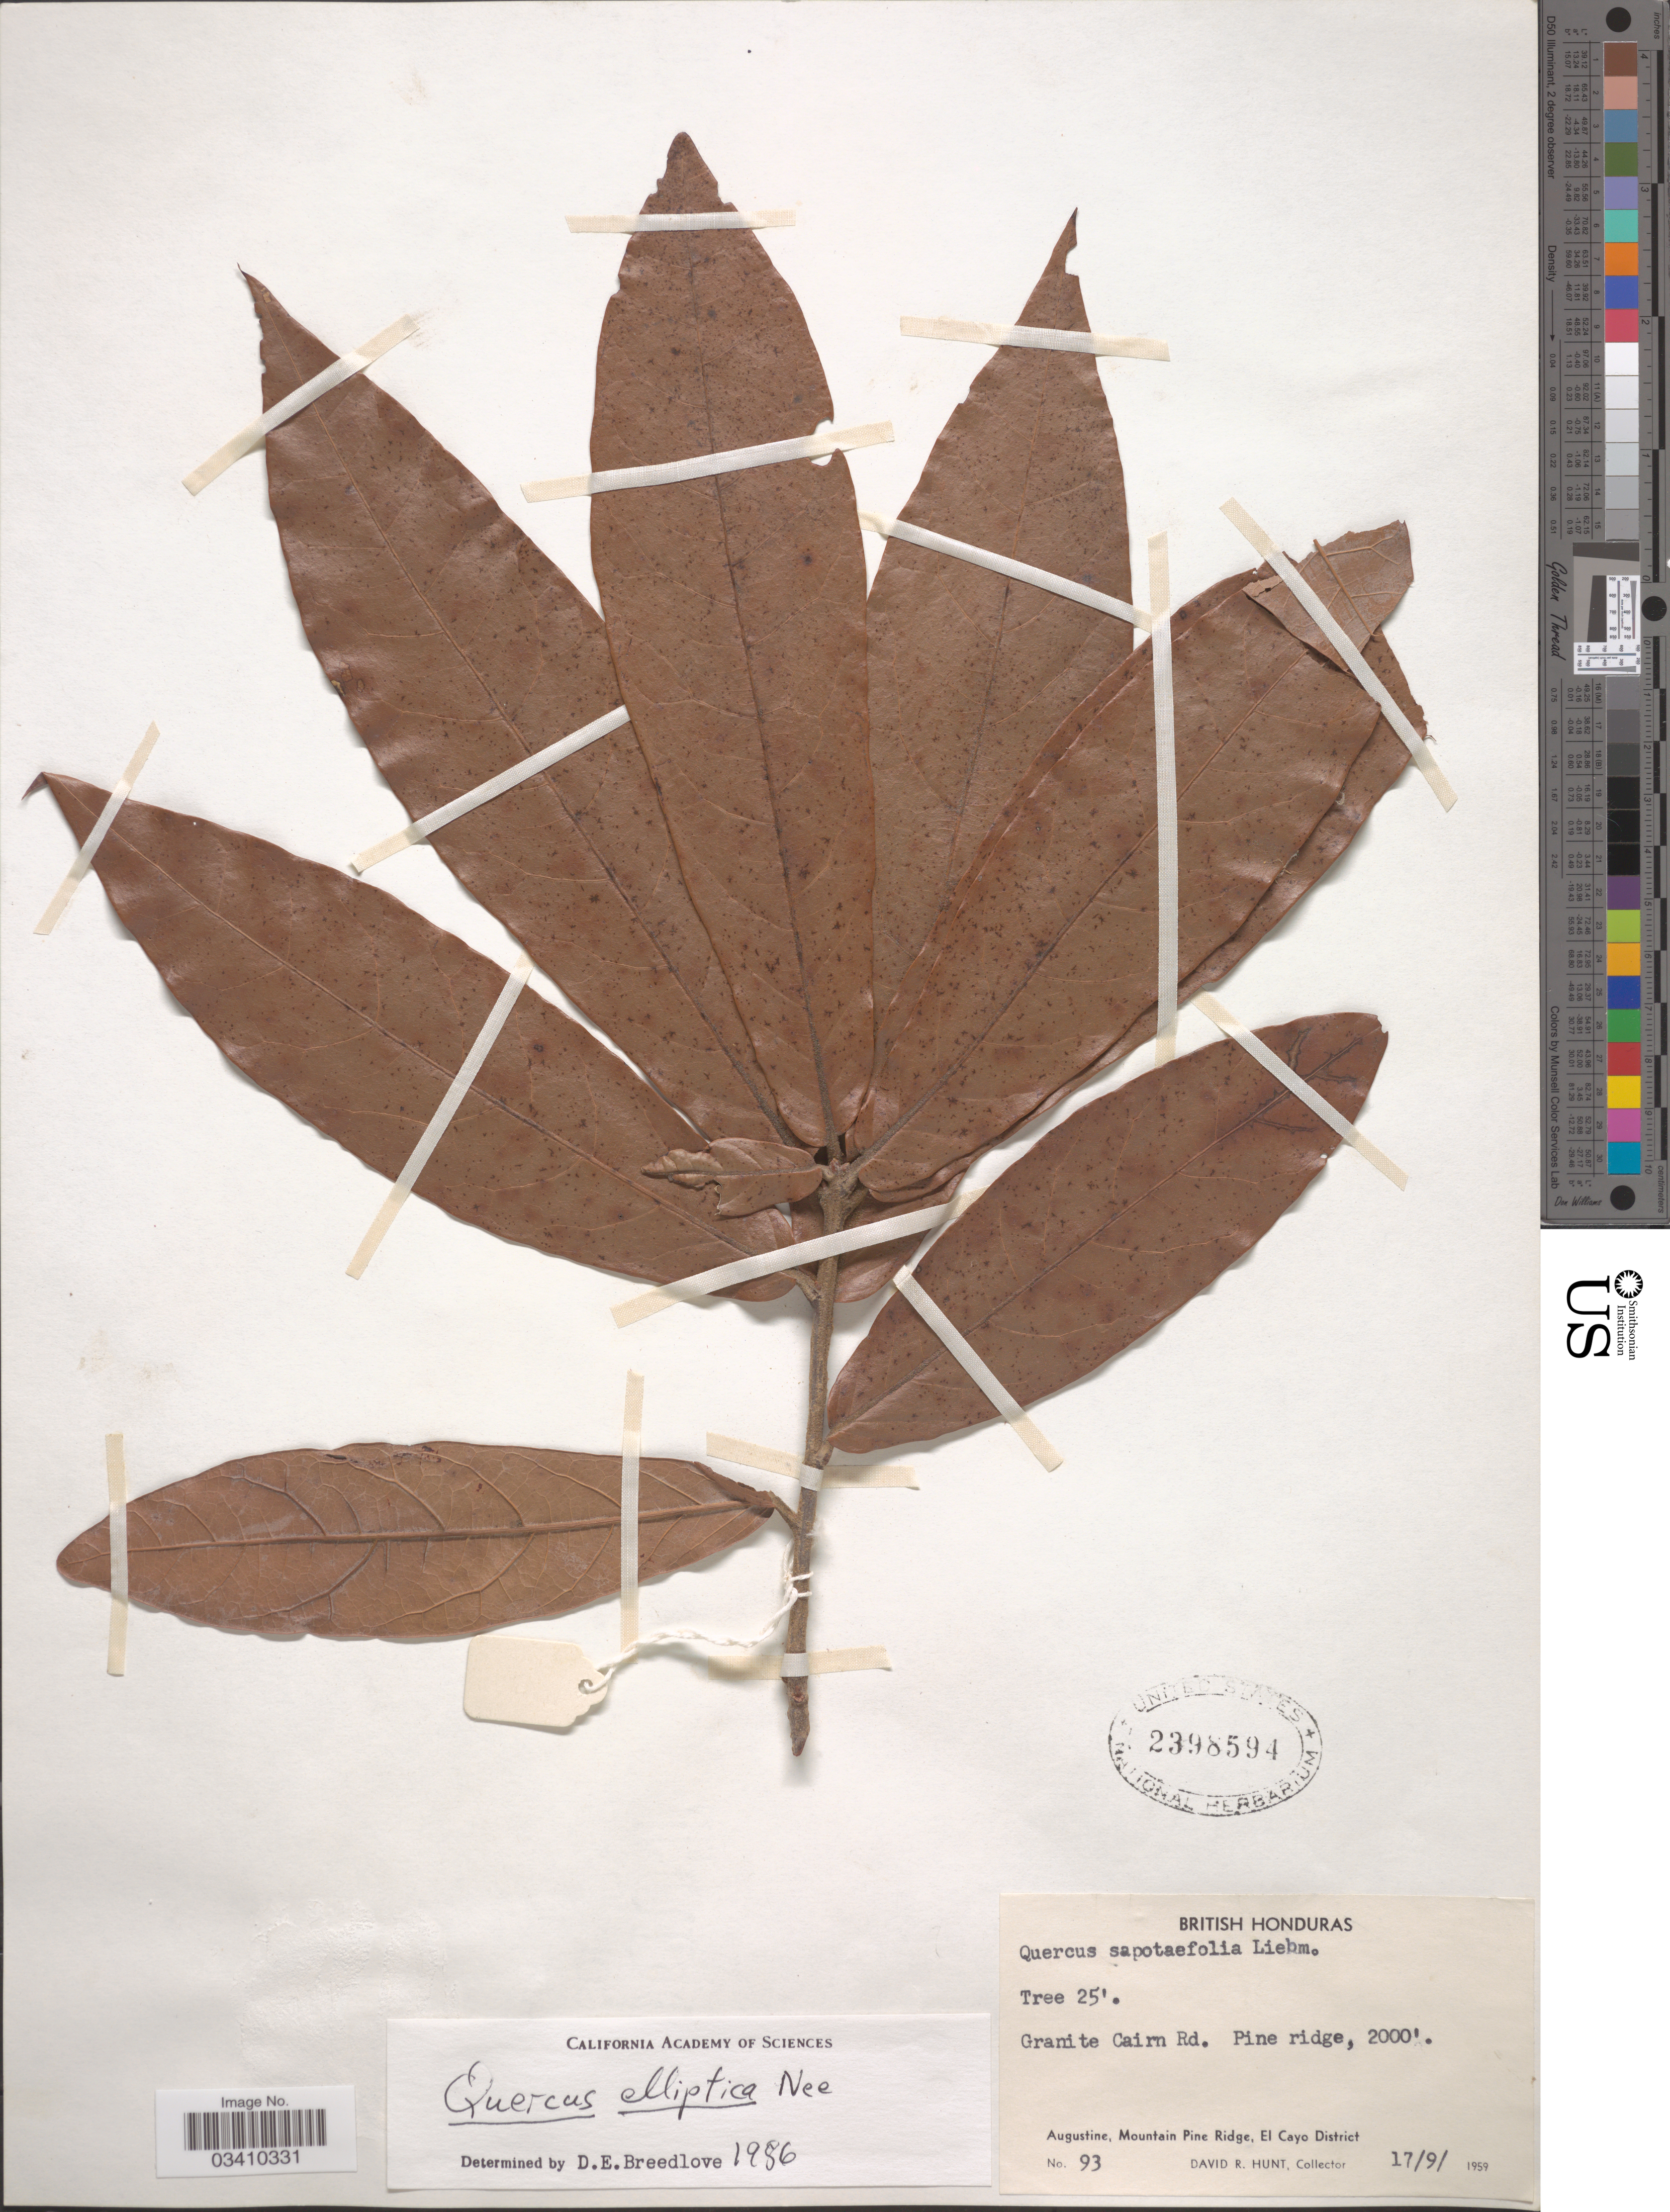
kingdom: Plantae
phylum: Tracheophyta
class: Magnoliopsida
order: Fagales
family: Fagaceae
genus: Quercus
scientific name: Quercus elliptica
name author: Née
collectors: D. Hunt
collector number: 93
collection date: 1959-09-17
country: Belize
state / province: Cayo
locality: British Honduras. Granite Cairn Rd. Pine ridge. Augustine, Mountain Pine Ridge, El Cayo District.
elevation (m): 610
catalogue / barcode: US 2398594